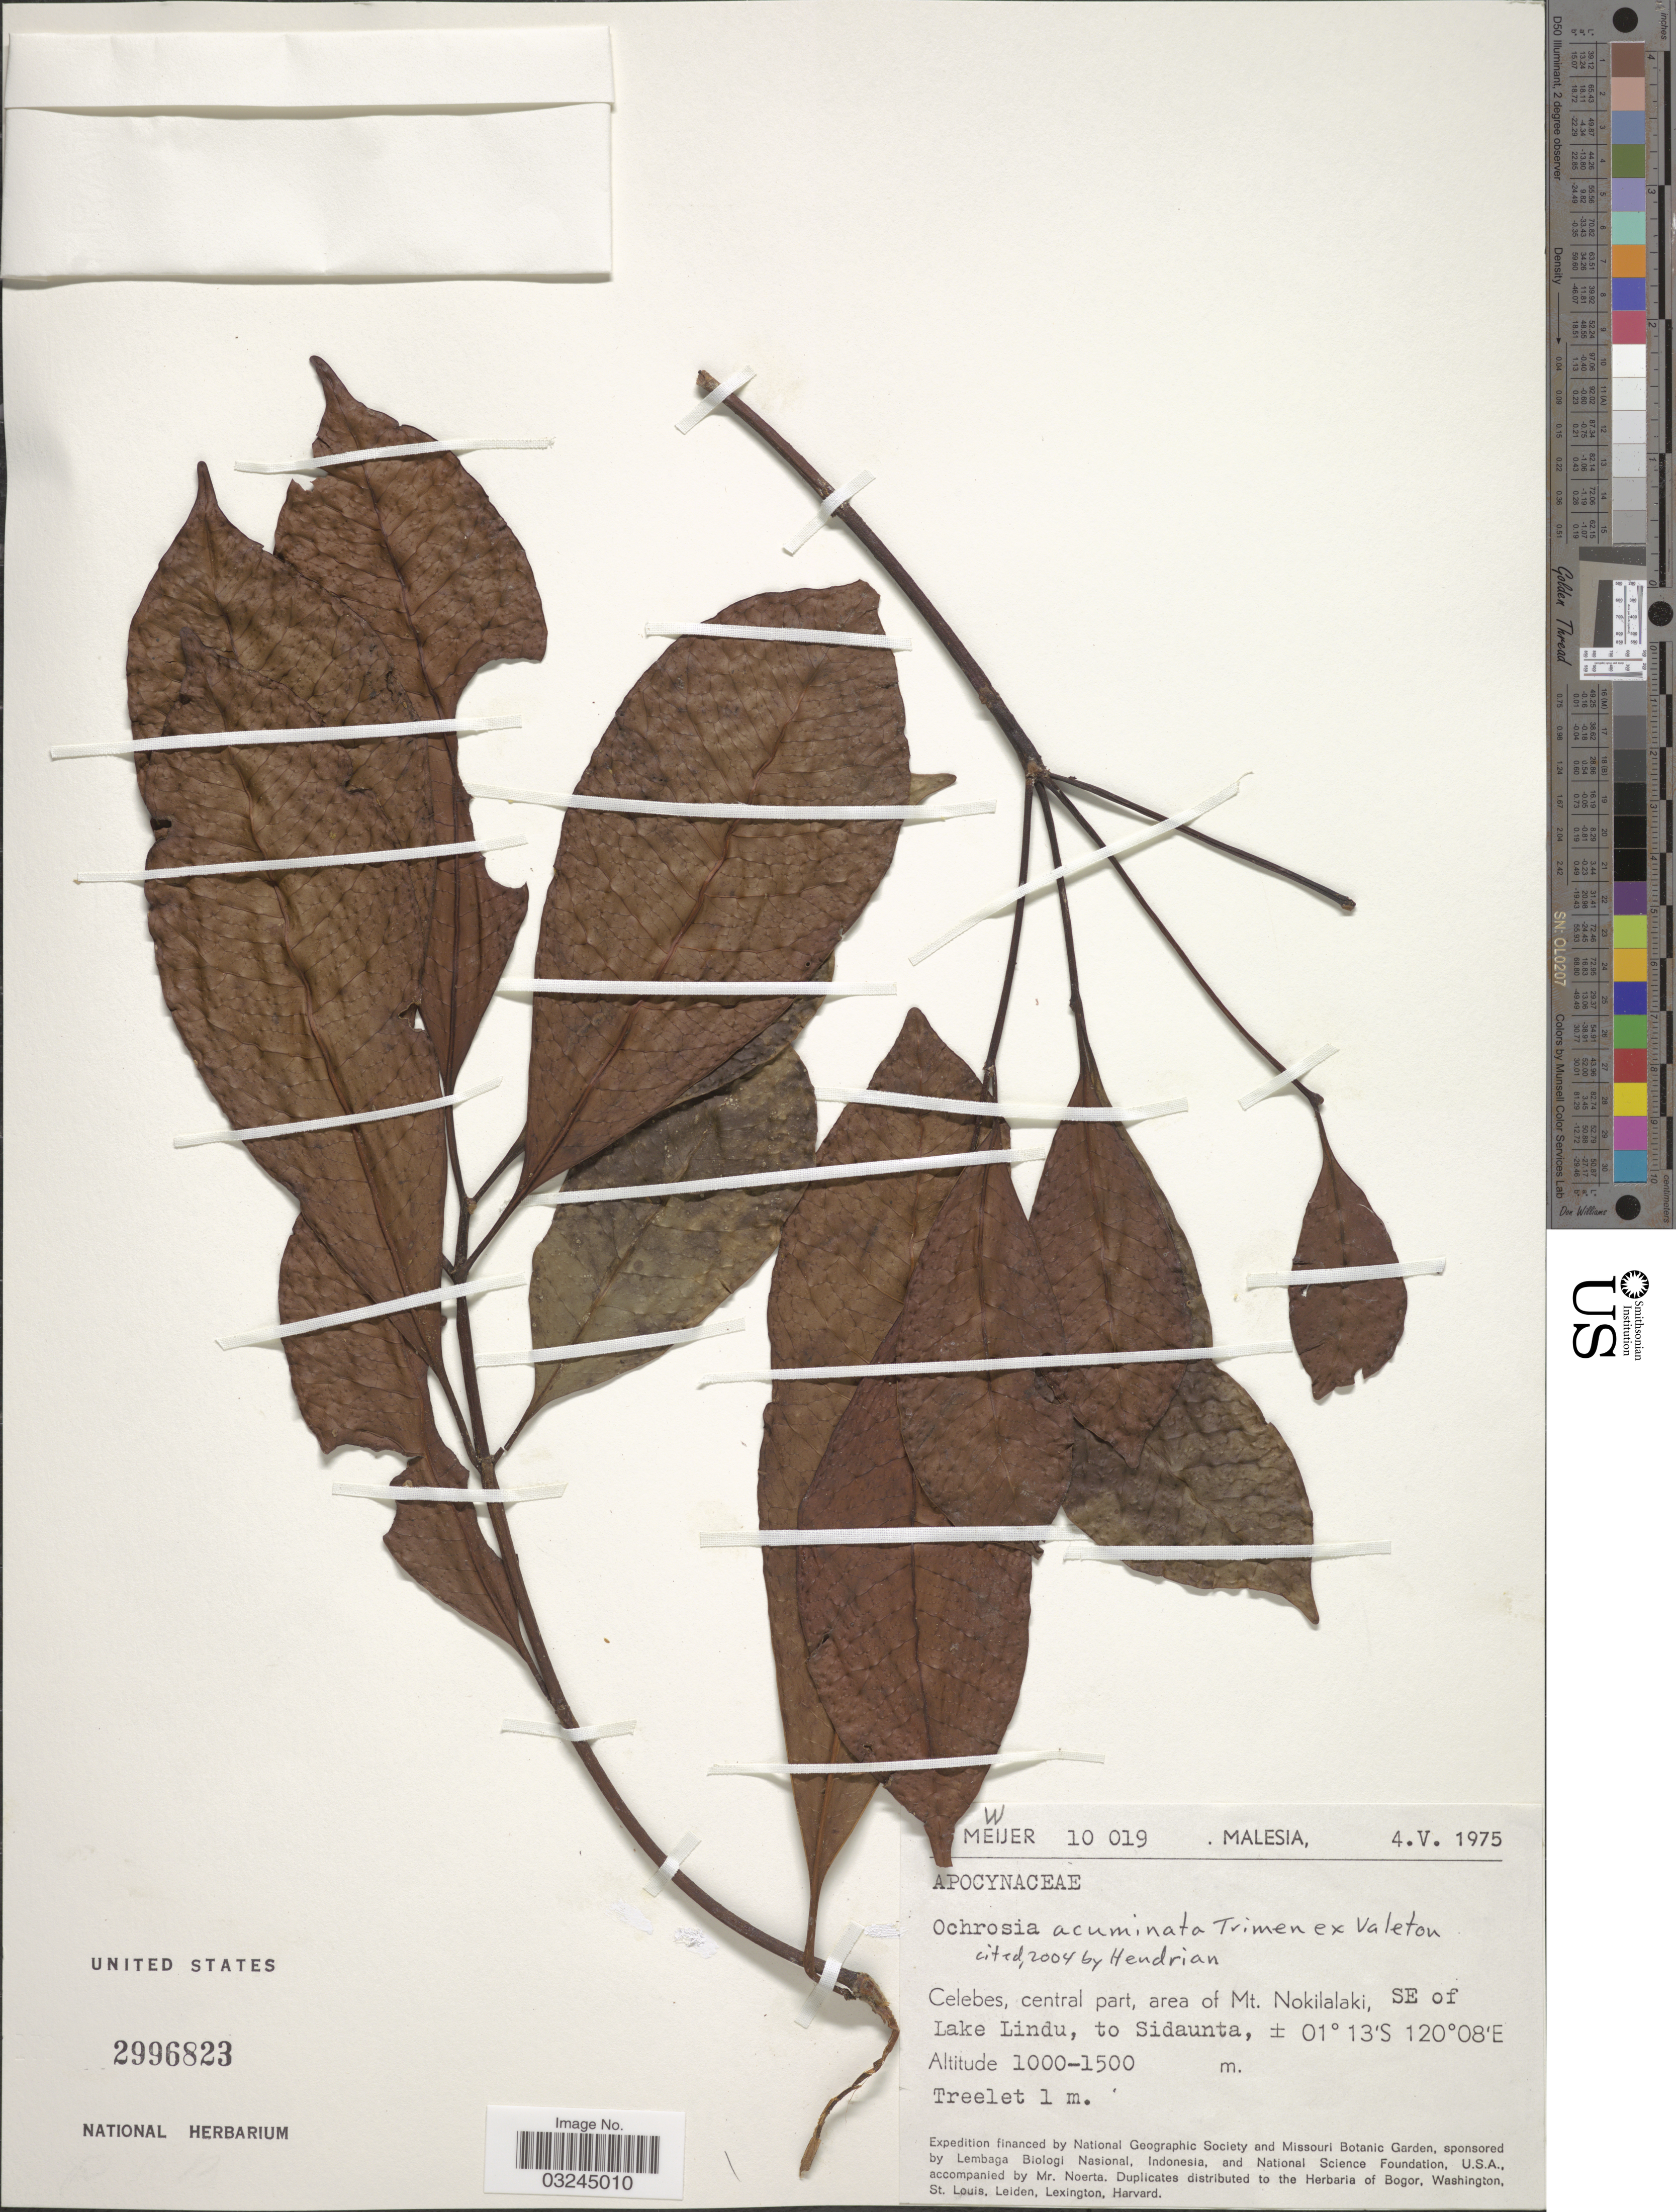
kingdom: Plantae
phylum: Tracheophyta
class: Magnoliopsida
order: Gentianales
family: Apocynaceae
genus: Ochrosia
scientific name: Ochrosia acuminata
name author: Trimen ex Valeton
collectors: W. Meijer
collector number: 10019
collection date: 1975-05-04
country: Malaysia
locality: Celebes, central part, area of Mt. Nokilalaki, SE of Lake Lindu, to Sidaunta.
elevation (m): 1000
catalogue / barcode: US 2996823